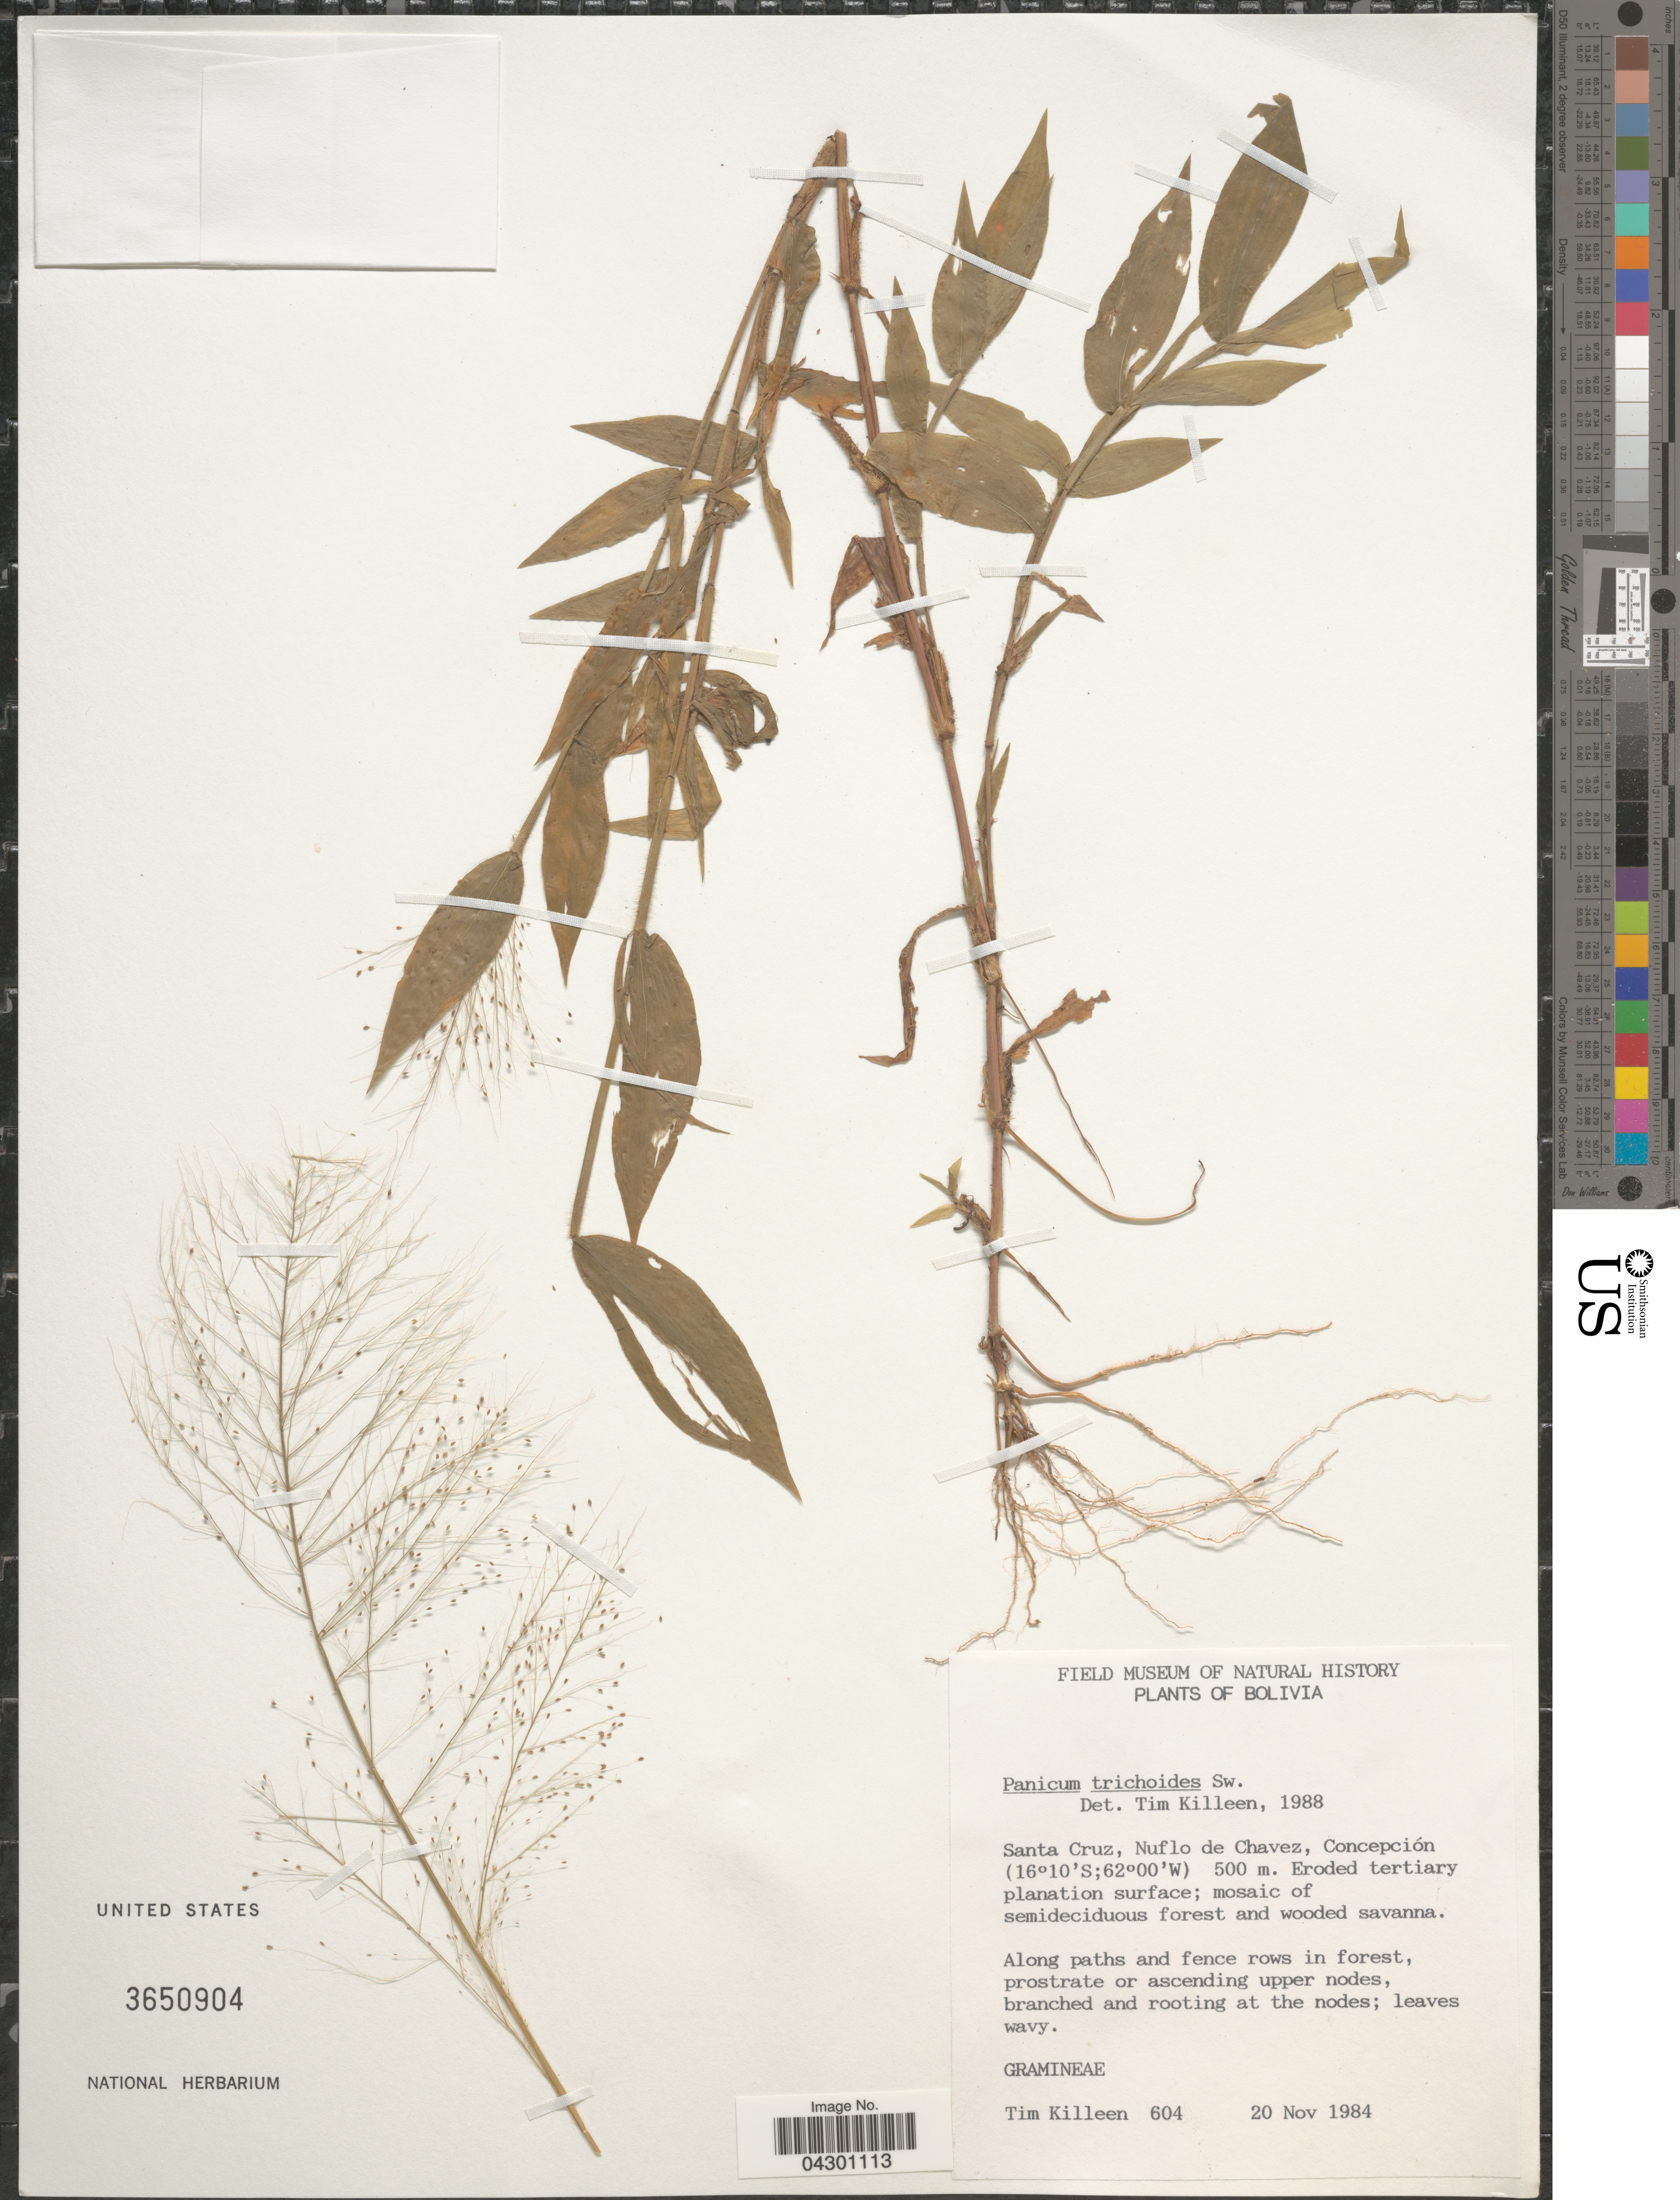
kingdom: Plantae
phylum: Tracheophyta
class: Liliopsida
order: Poales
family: Poaceae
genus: Panicum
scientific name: Panicum trichoides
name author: Sw.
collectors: T. J. Killeen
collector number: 604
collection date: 1984-11-20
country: Bolivia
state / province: Santa Cruz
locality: Nuflo de Chavez, Concepción.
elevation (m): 500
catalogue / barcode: US 3650904